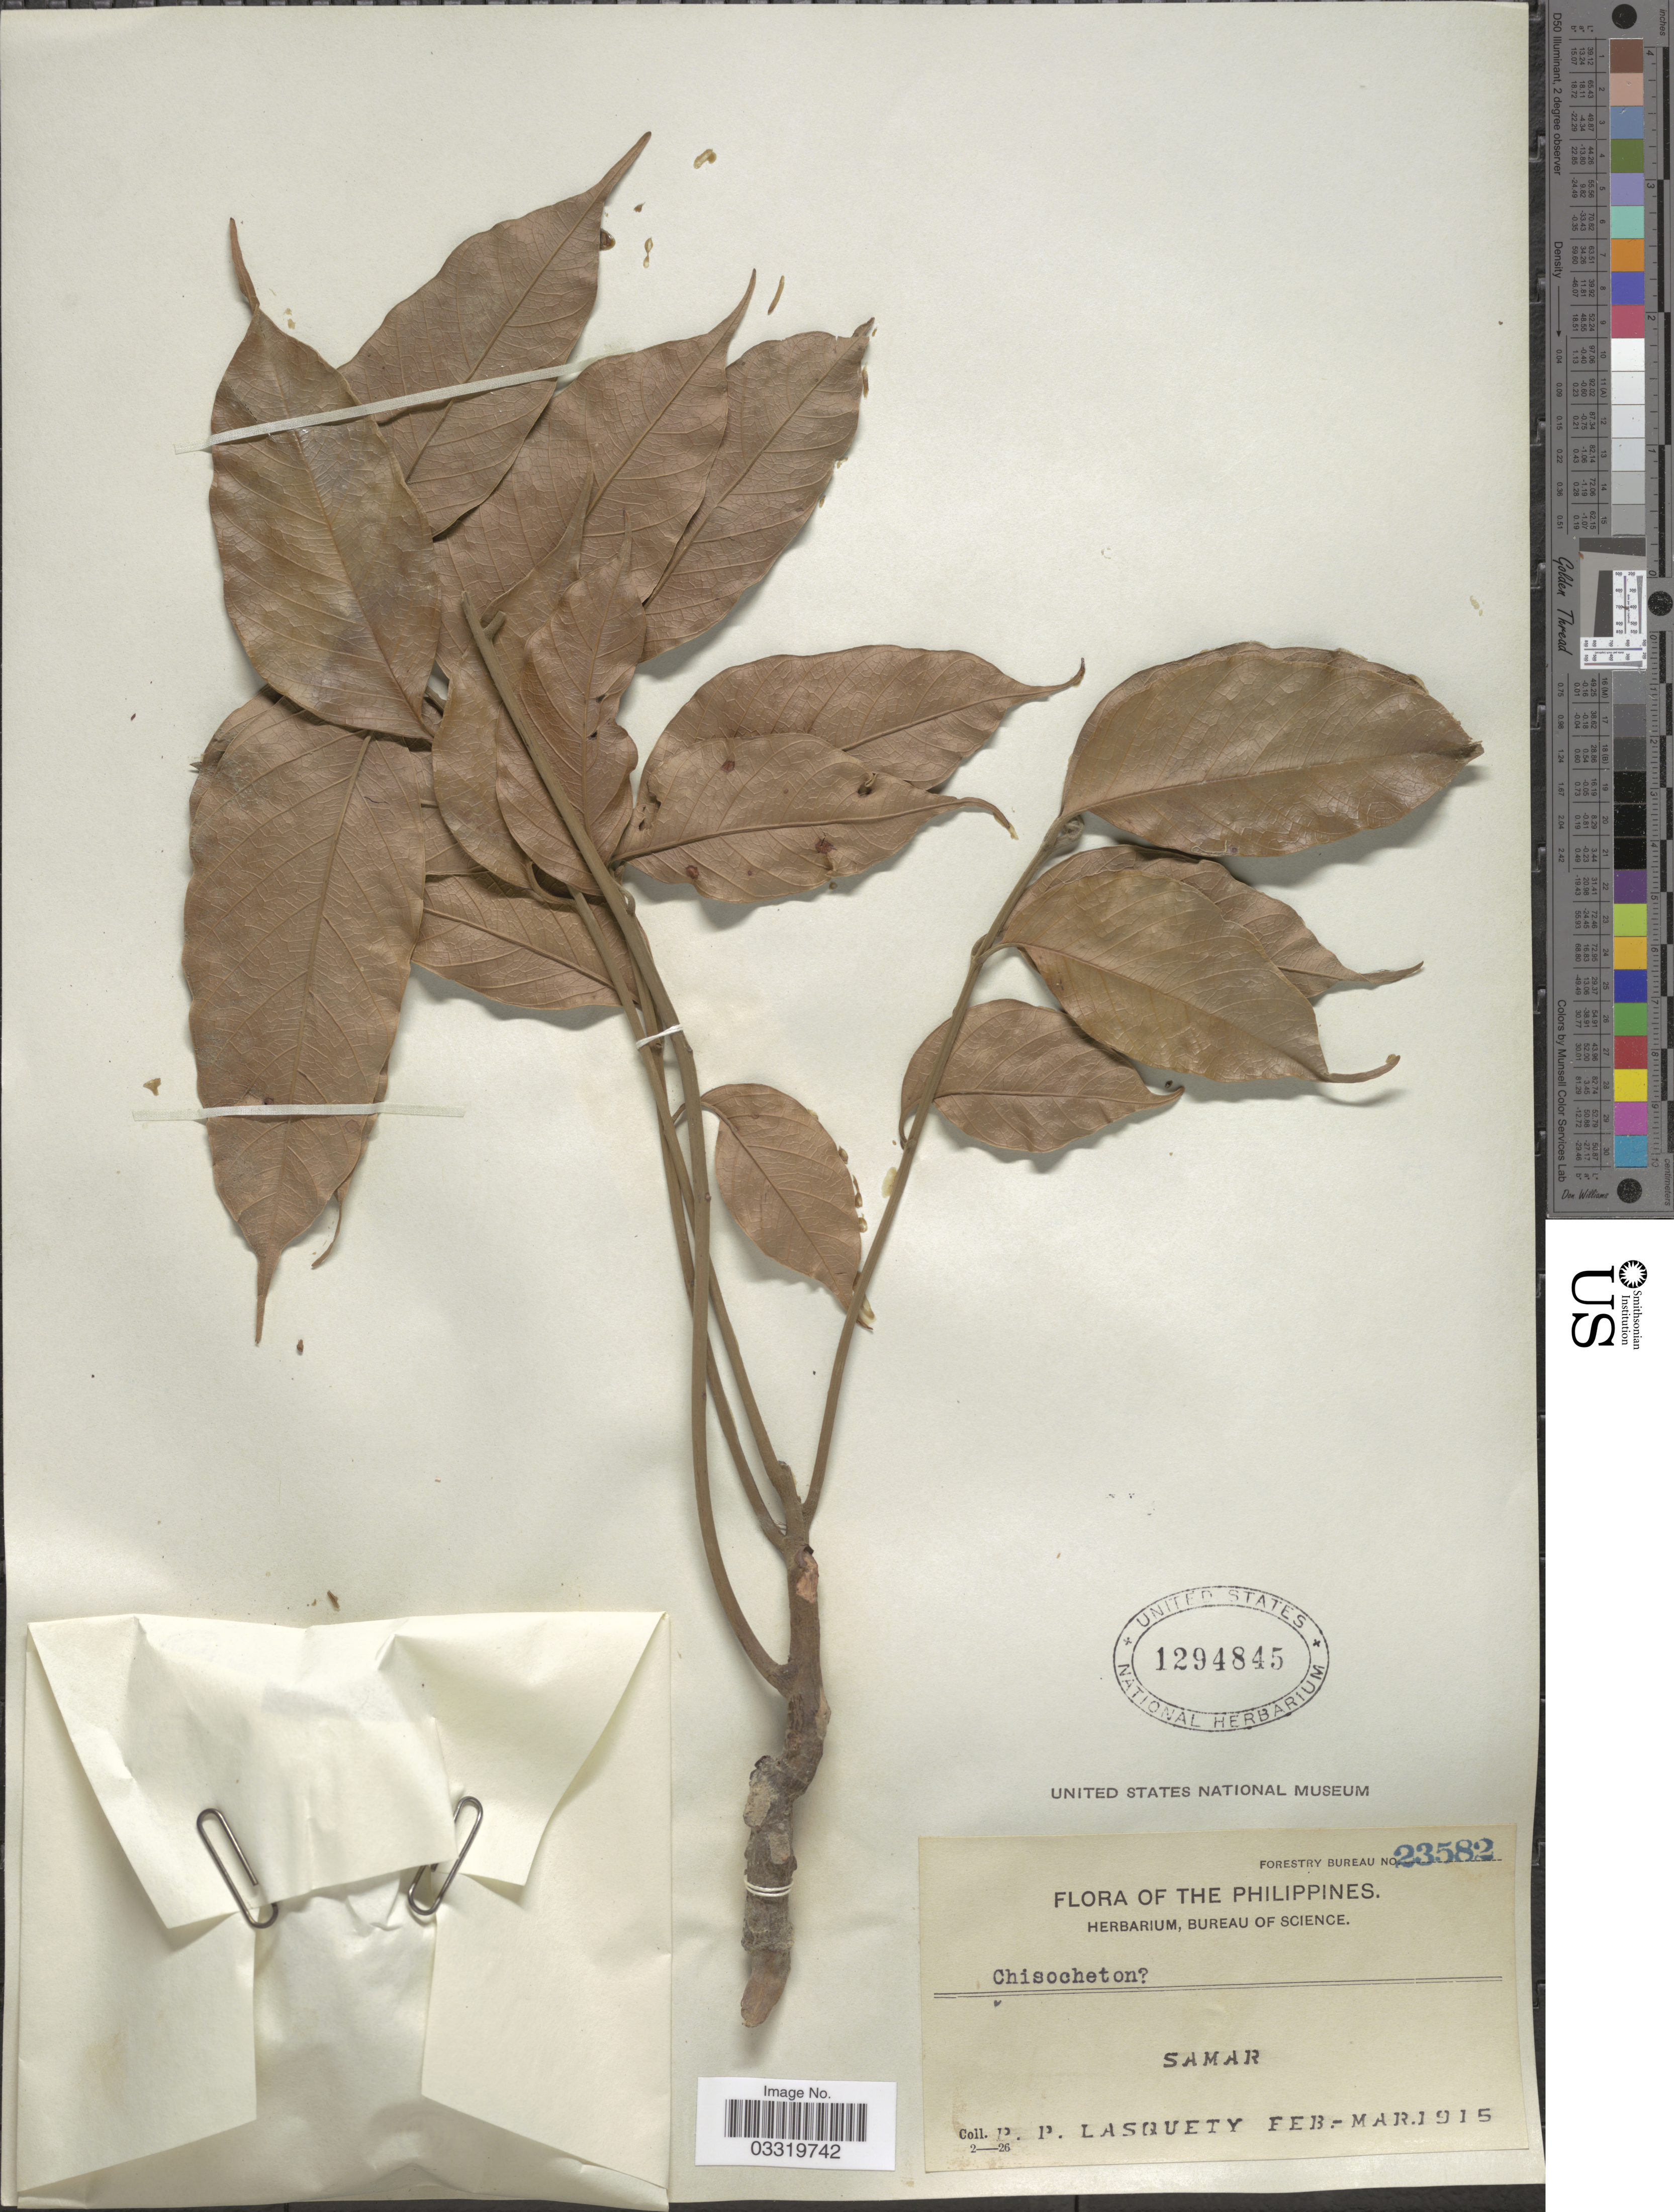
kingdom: Plantae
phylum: Tracheophyta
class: Magnoliopsida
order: Sapindales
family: Meliaceae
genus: Chisocheton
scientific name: Chisocheton sp.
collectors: P. Lasquety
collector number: Forestry Bureau 23582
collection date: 1915-02/1915-03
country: Philippines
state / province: Eastern Visayas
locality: Samar.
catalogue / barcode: US 1294845